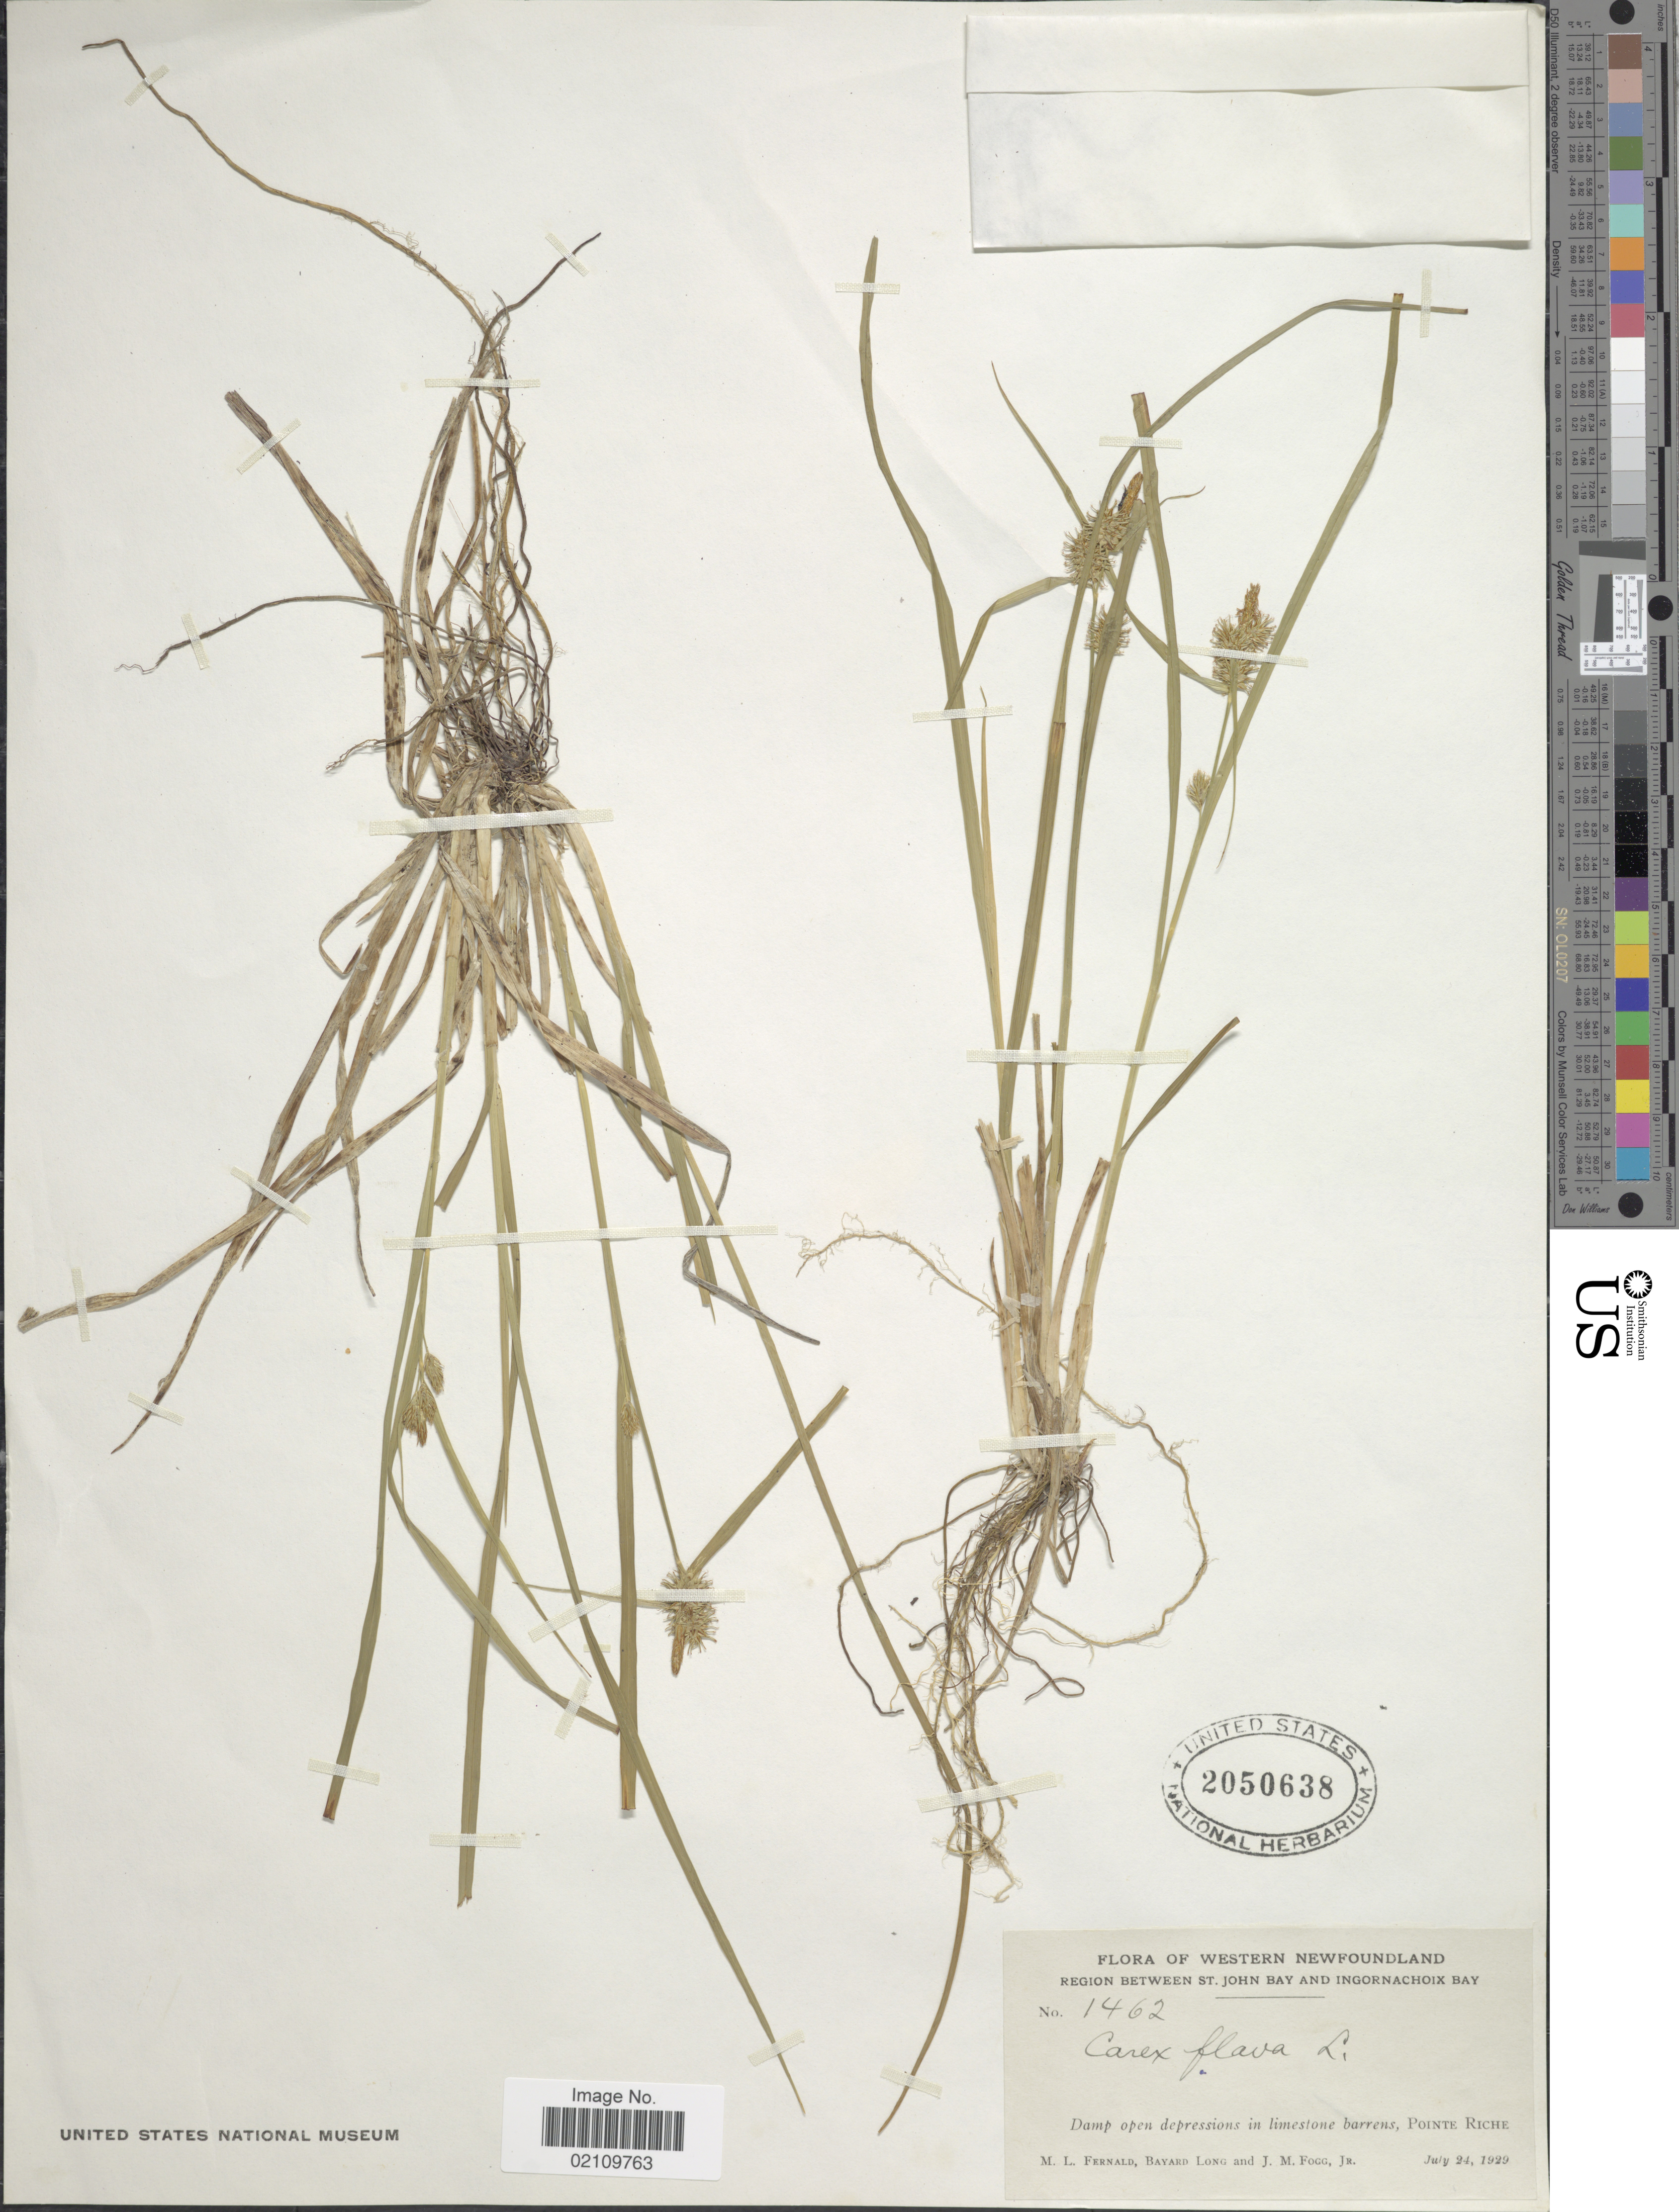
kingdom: Plantae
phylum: Tracheophyta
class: Liliopsida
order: Poales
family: Cyperaceae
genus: Carex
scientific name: Carex flava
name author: L.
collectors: M. L. Fernald, B. Long & J. Fogg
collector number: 1462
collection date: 1929-07-24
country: Canada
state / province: Newfoundland and Labrador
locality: Western Newfoundland. Region between St. John Bay and Ingornachoix Bay. Pointe Riche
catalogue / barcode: US 2050638